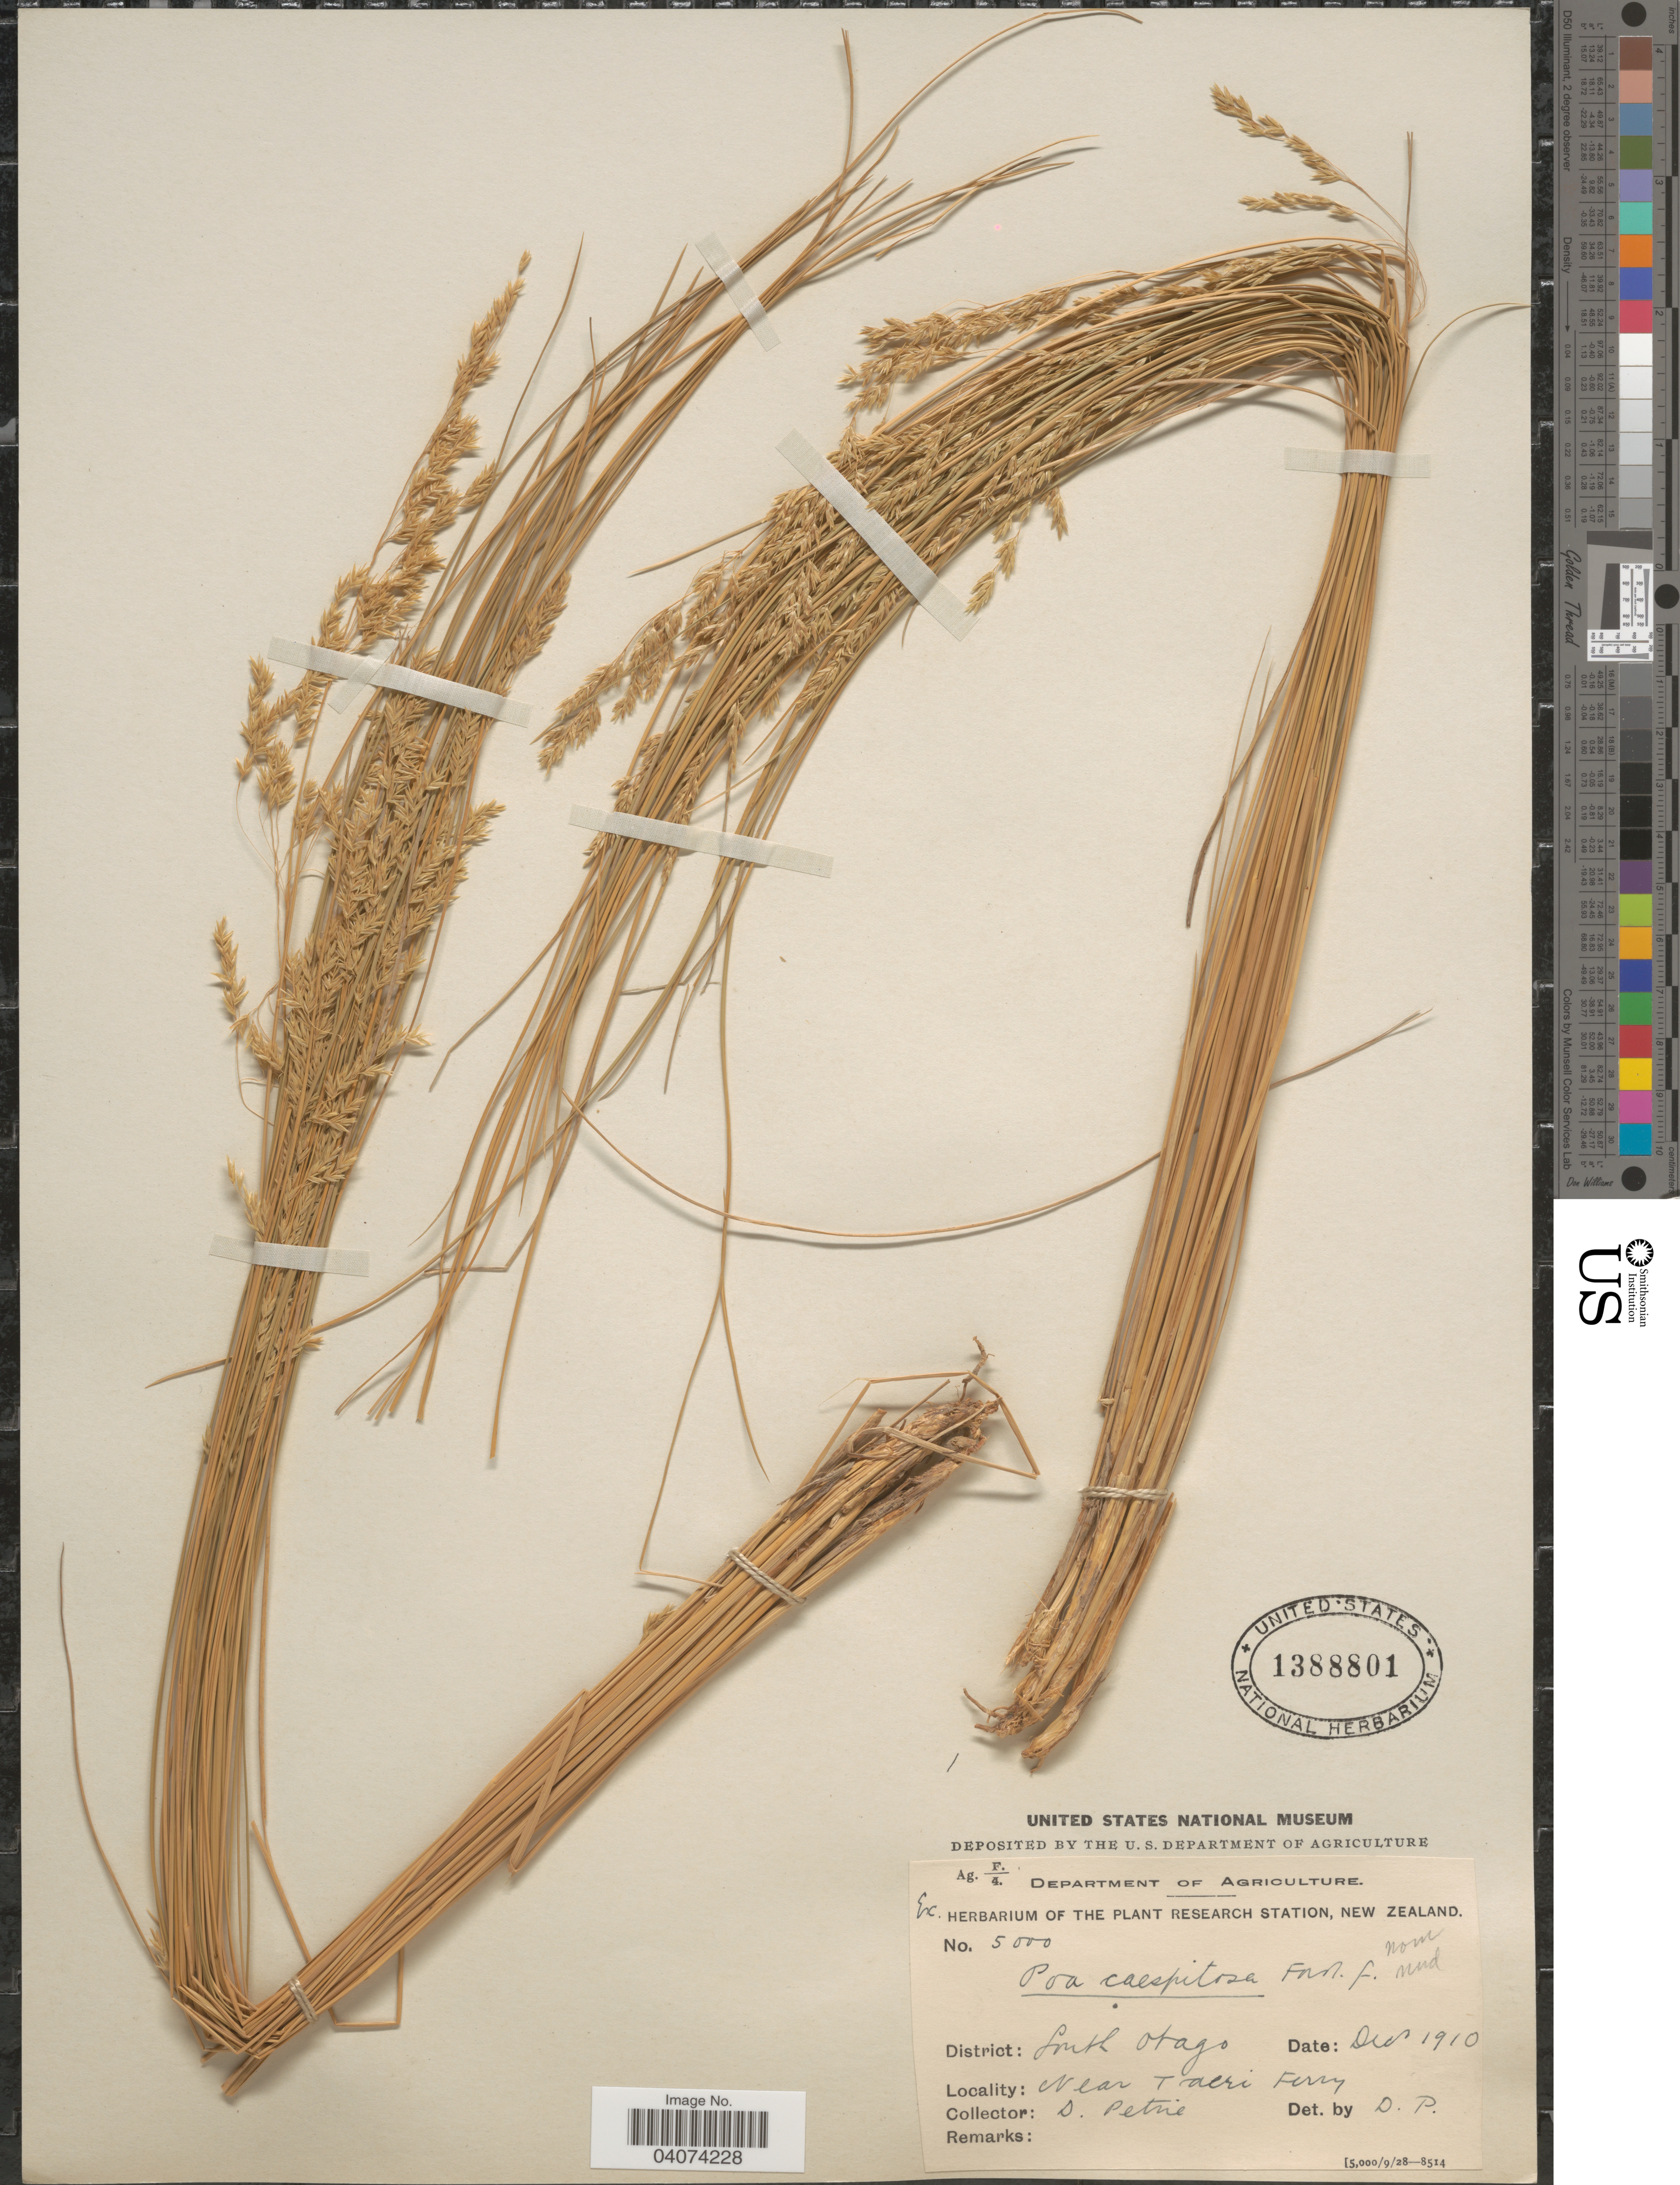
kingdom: Plantae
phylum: Tracheophyta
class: Liliopsida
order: Poales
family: Poaceae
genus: Poa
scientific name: Poa cita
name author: Edgar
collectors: D. Petrie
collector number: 5000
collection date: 1910-12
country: New Zealand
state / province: Otago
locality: District: South Otago. Near Taeri Ferry.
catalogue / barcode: US 1388801